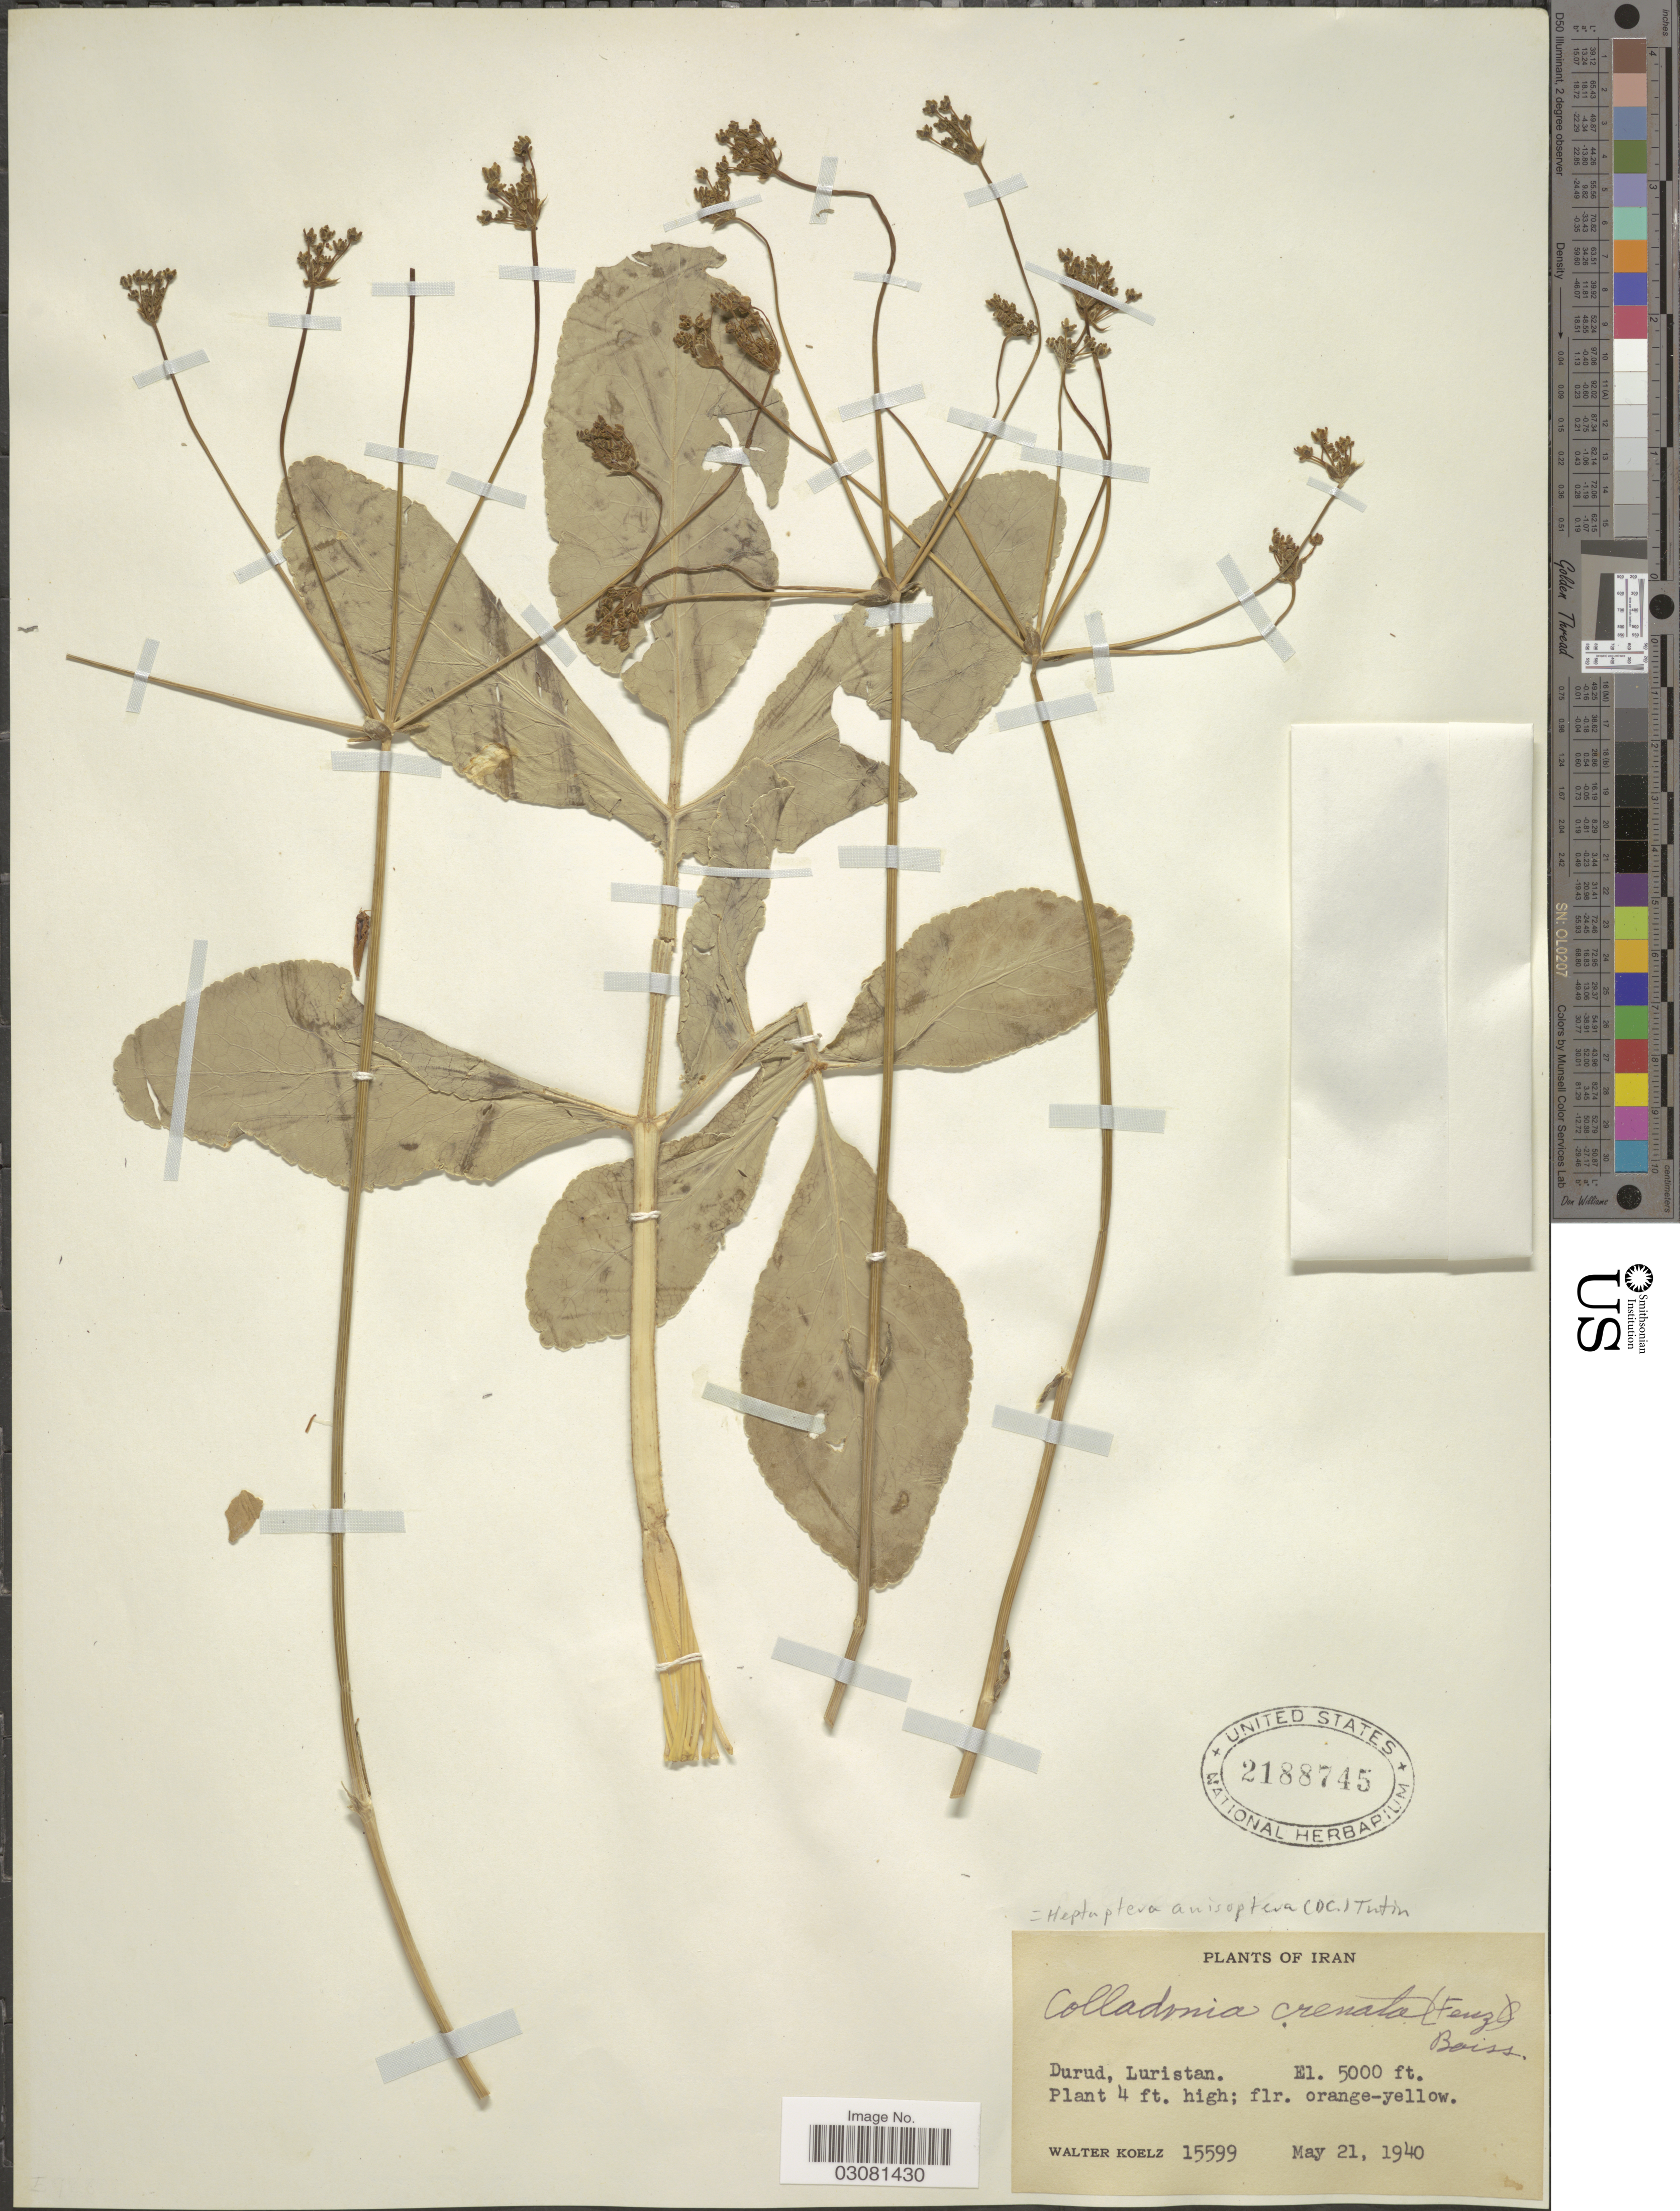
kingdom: Plantae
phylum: Tracheophyta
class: Magnoliopsida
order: Apiales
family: Apiaceae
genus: Heptaptera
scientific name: Heptaptera anisoptera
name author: (DC.) Tutin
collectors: W. N. Koelz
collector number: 15599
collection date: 1940-05-21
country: Iran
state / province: Lorestan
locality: Durud, Luristan.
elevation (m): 1524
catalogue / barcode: US 2188745